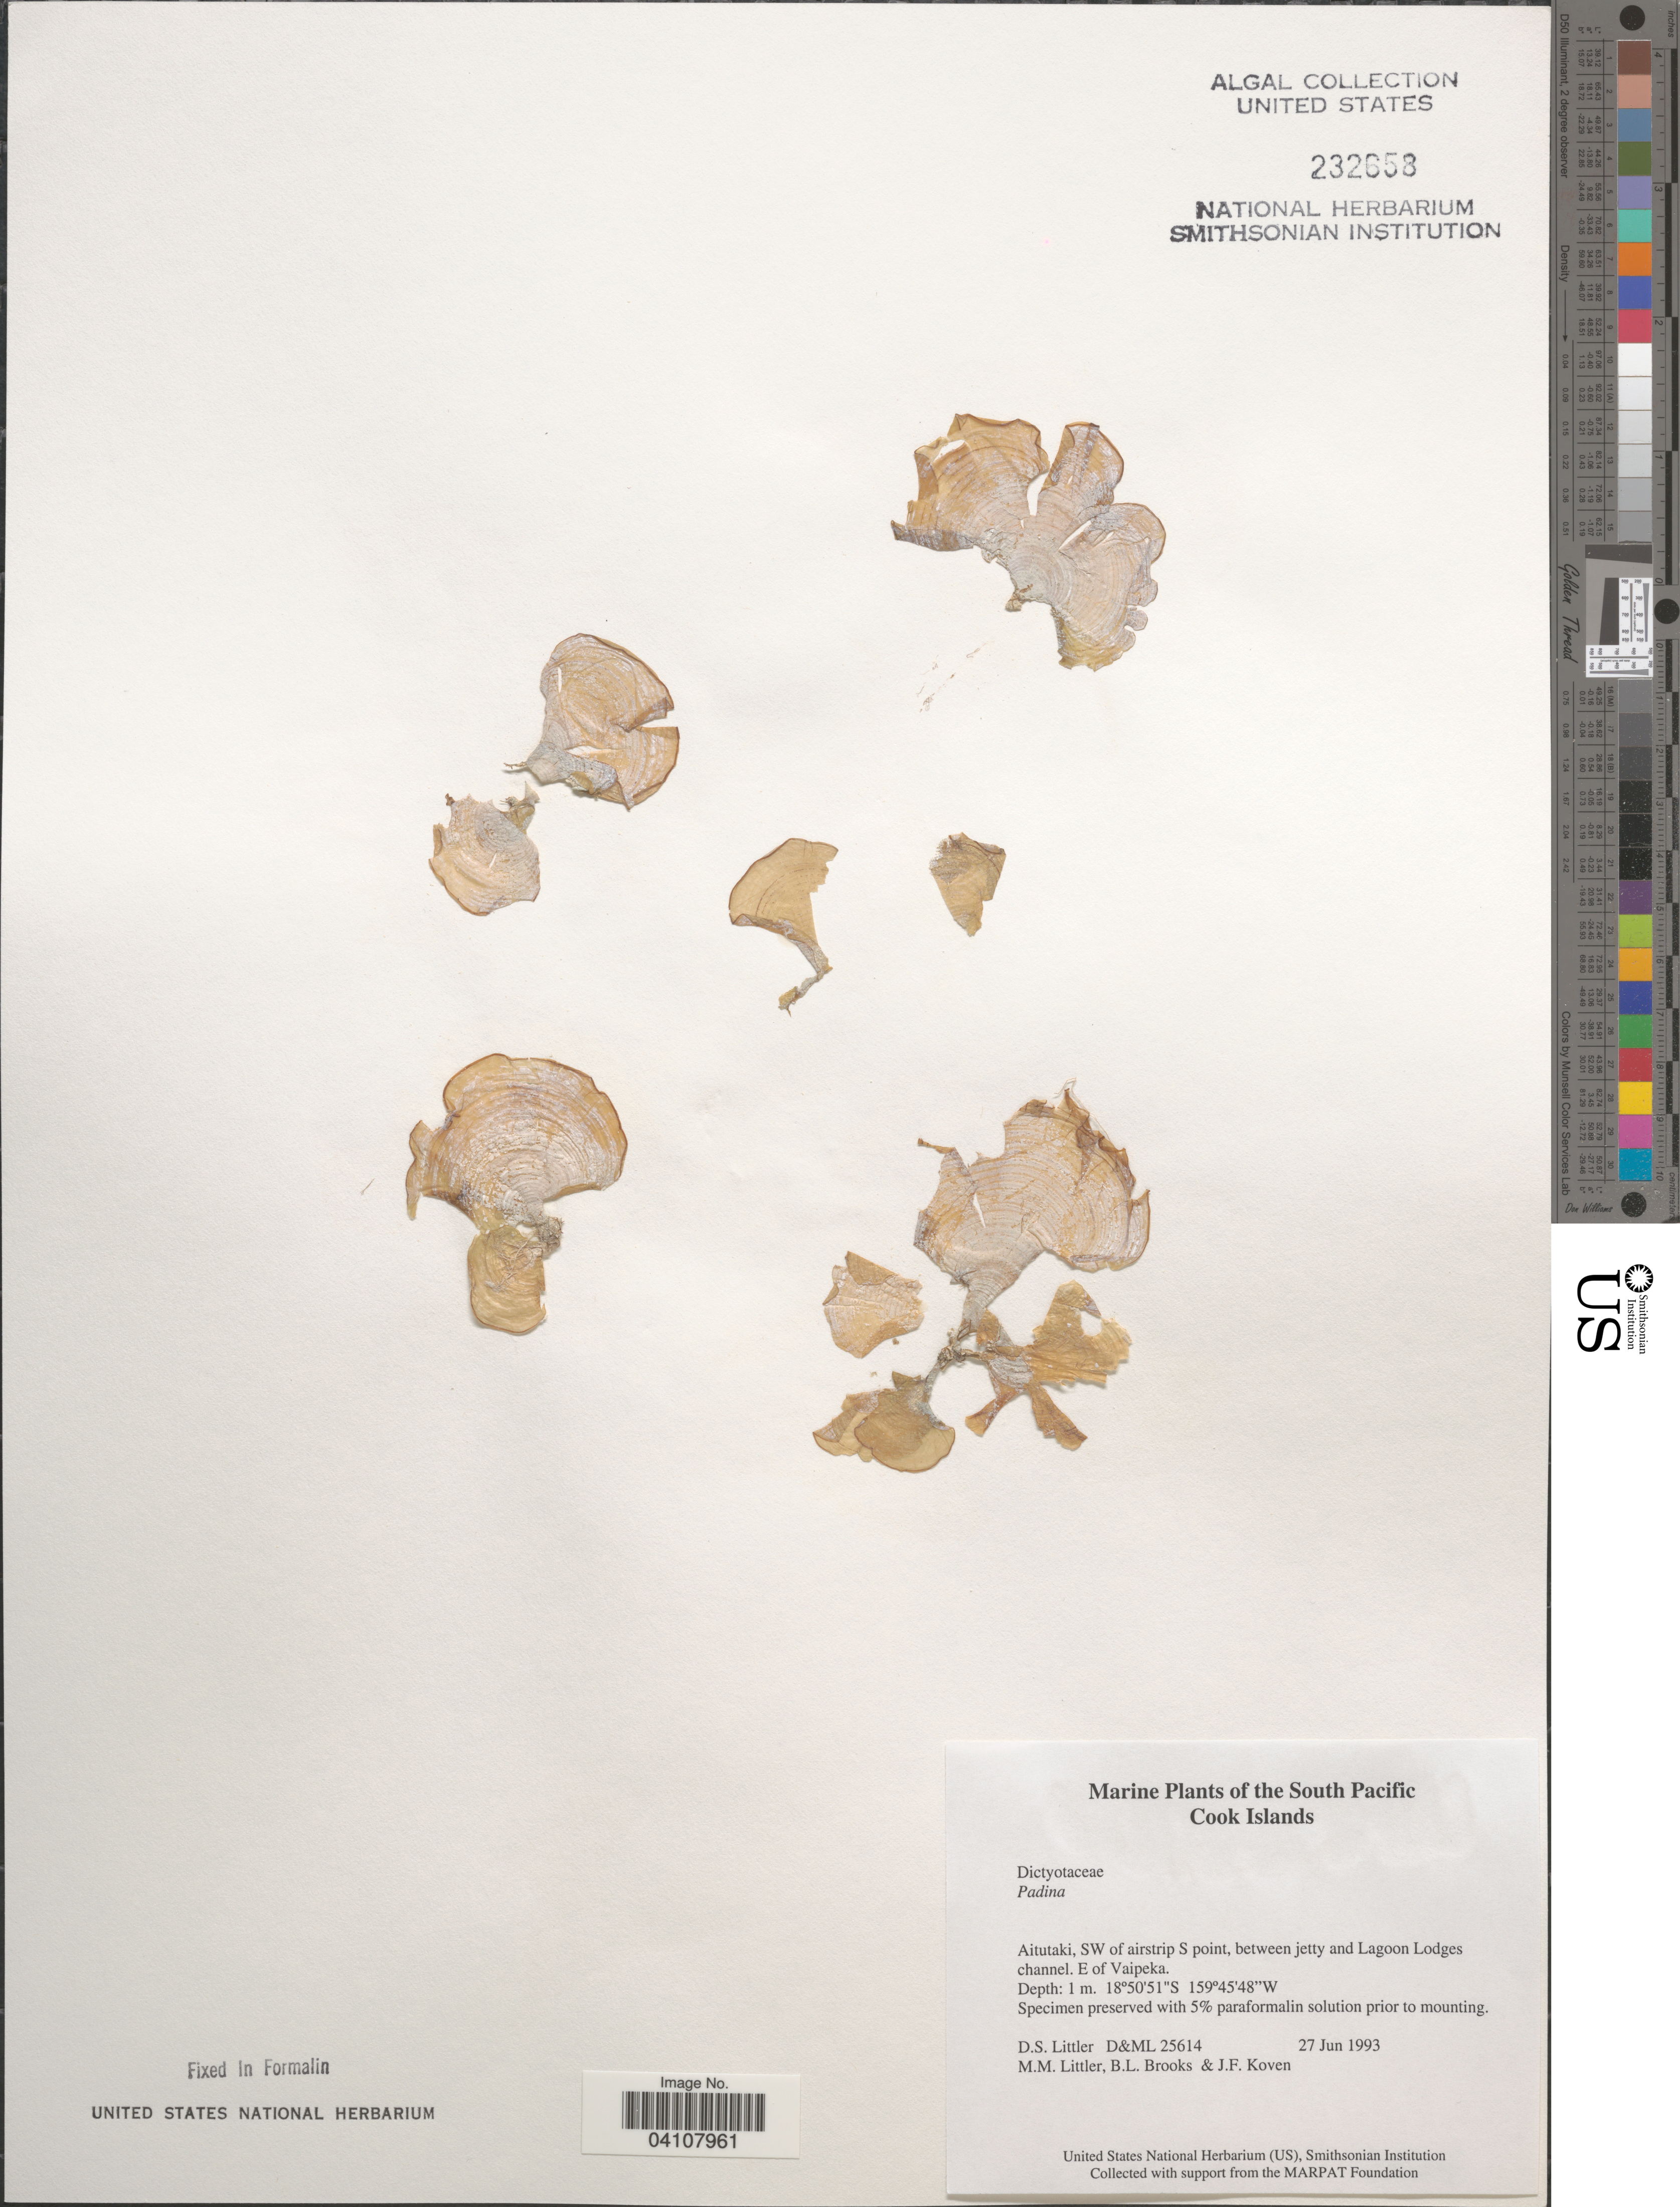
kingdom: Chromista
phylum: Ochrophyta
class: Phaeophyceae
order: Dictyotales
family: Dictyotaceae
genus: Padina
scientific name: Padina sp.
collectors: D. S. Littler, B. Brooks & J. Koven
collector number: D&ML25614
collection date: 1993-06-27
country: Cook Islands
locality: The South Pacific. Aitutaki, SW of airstrip S point, between jetty and Lagoon Lodges channel. E of Vaipeka.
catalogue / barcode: US 232658